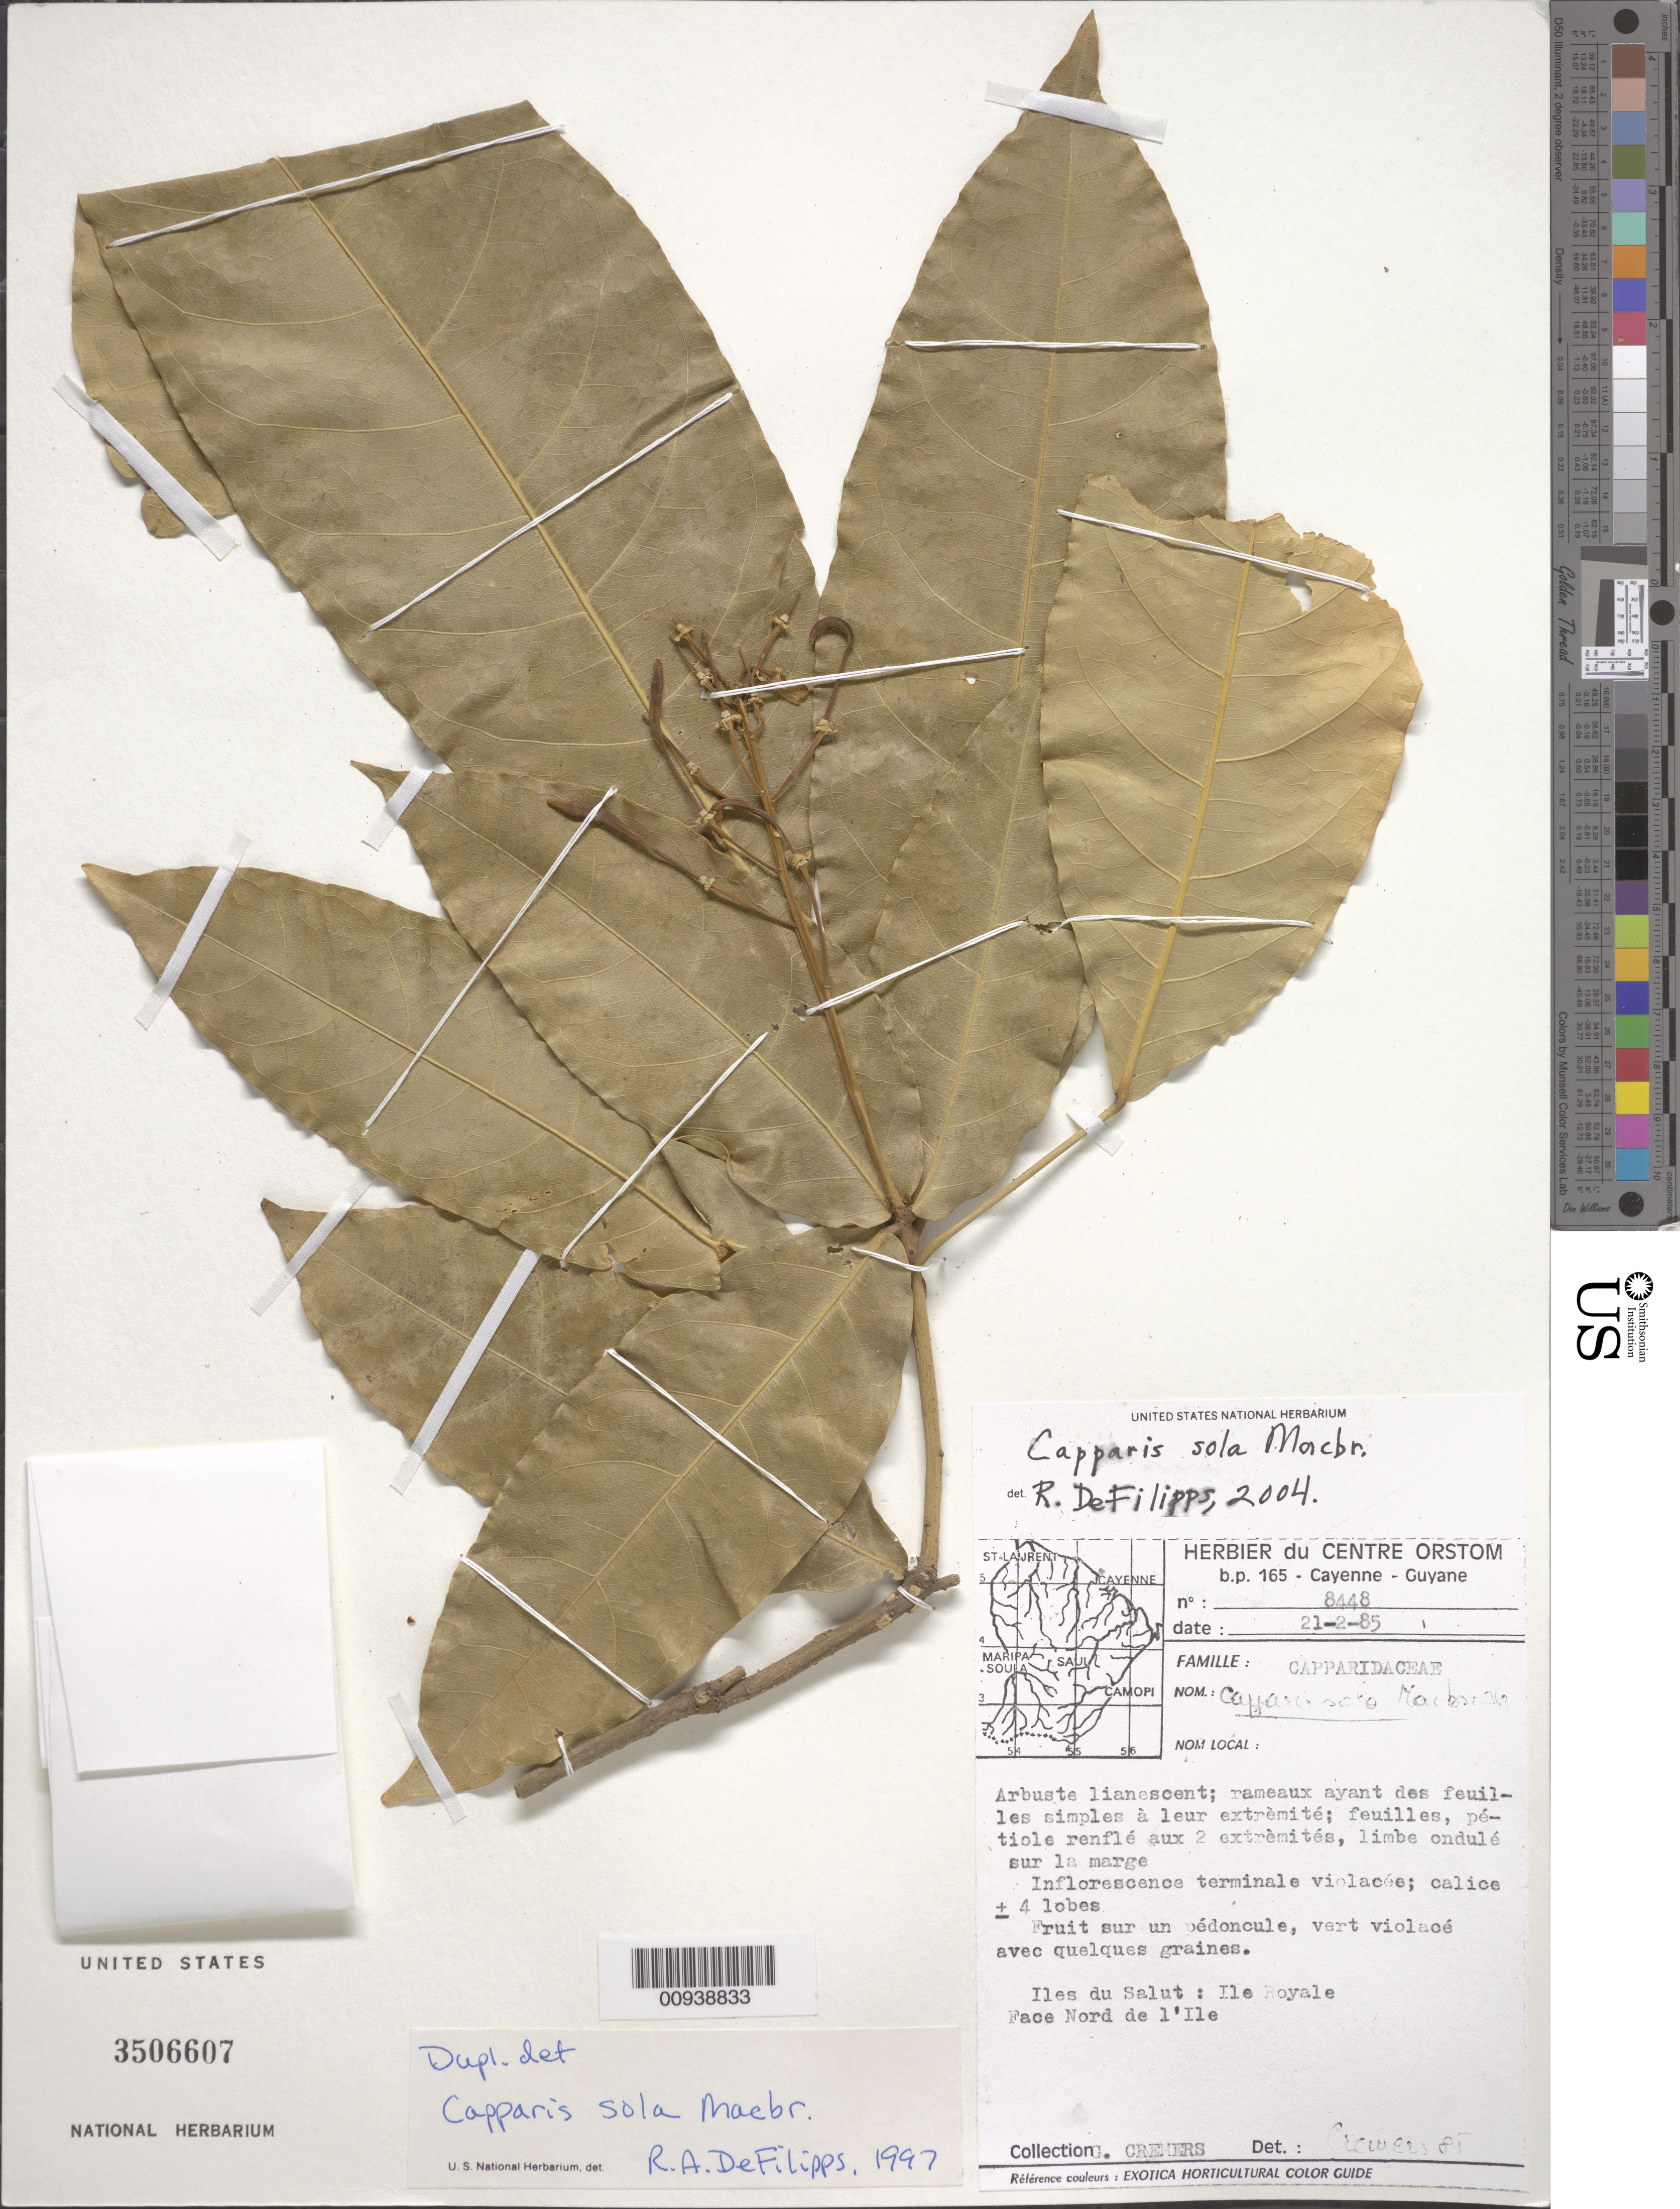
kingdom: Plantae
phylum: Tracheophyta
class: Magnoliopsida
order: Brassicales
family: Capparaceae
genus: Capparis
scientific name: Capparis sola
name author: J.F. Macbr.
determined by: DeFilipps, R. A.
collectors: G. Cremers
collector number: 8448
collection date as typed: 21-Feb-85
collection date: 1985-02-21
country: French Guiana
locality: Iles du Salut, Ile Royale, face Nord de l'Ile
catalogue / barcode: US 3506607